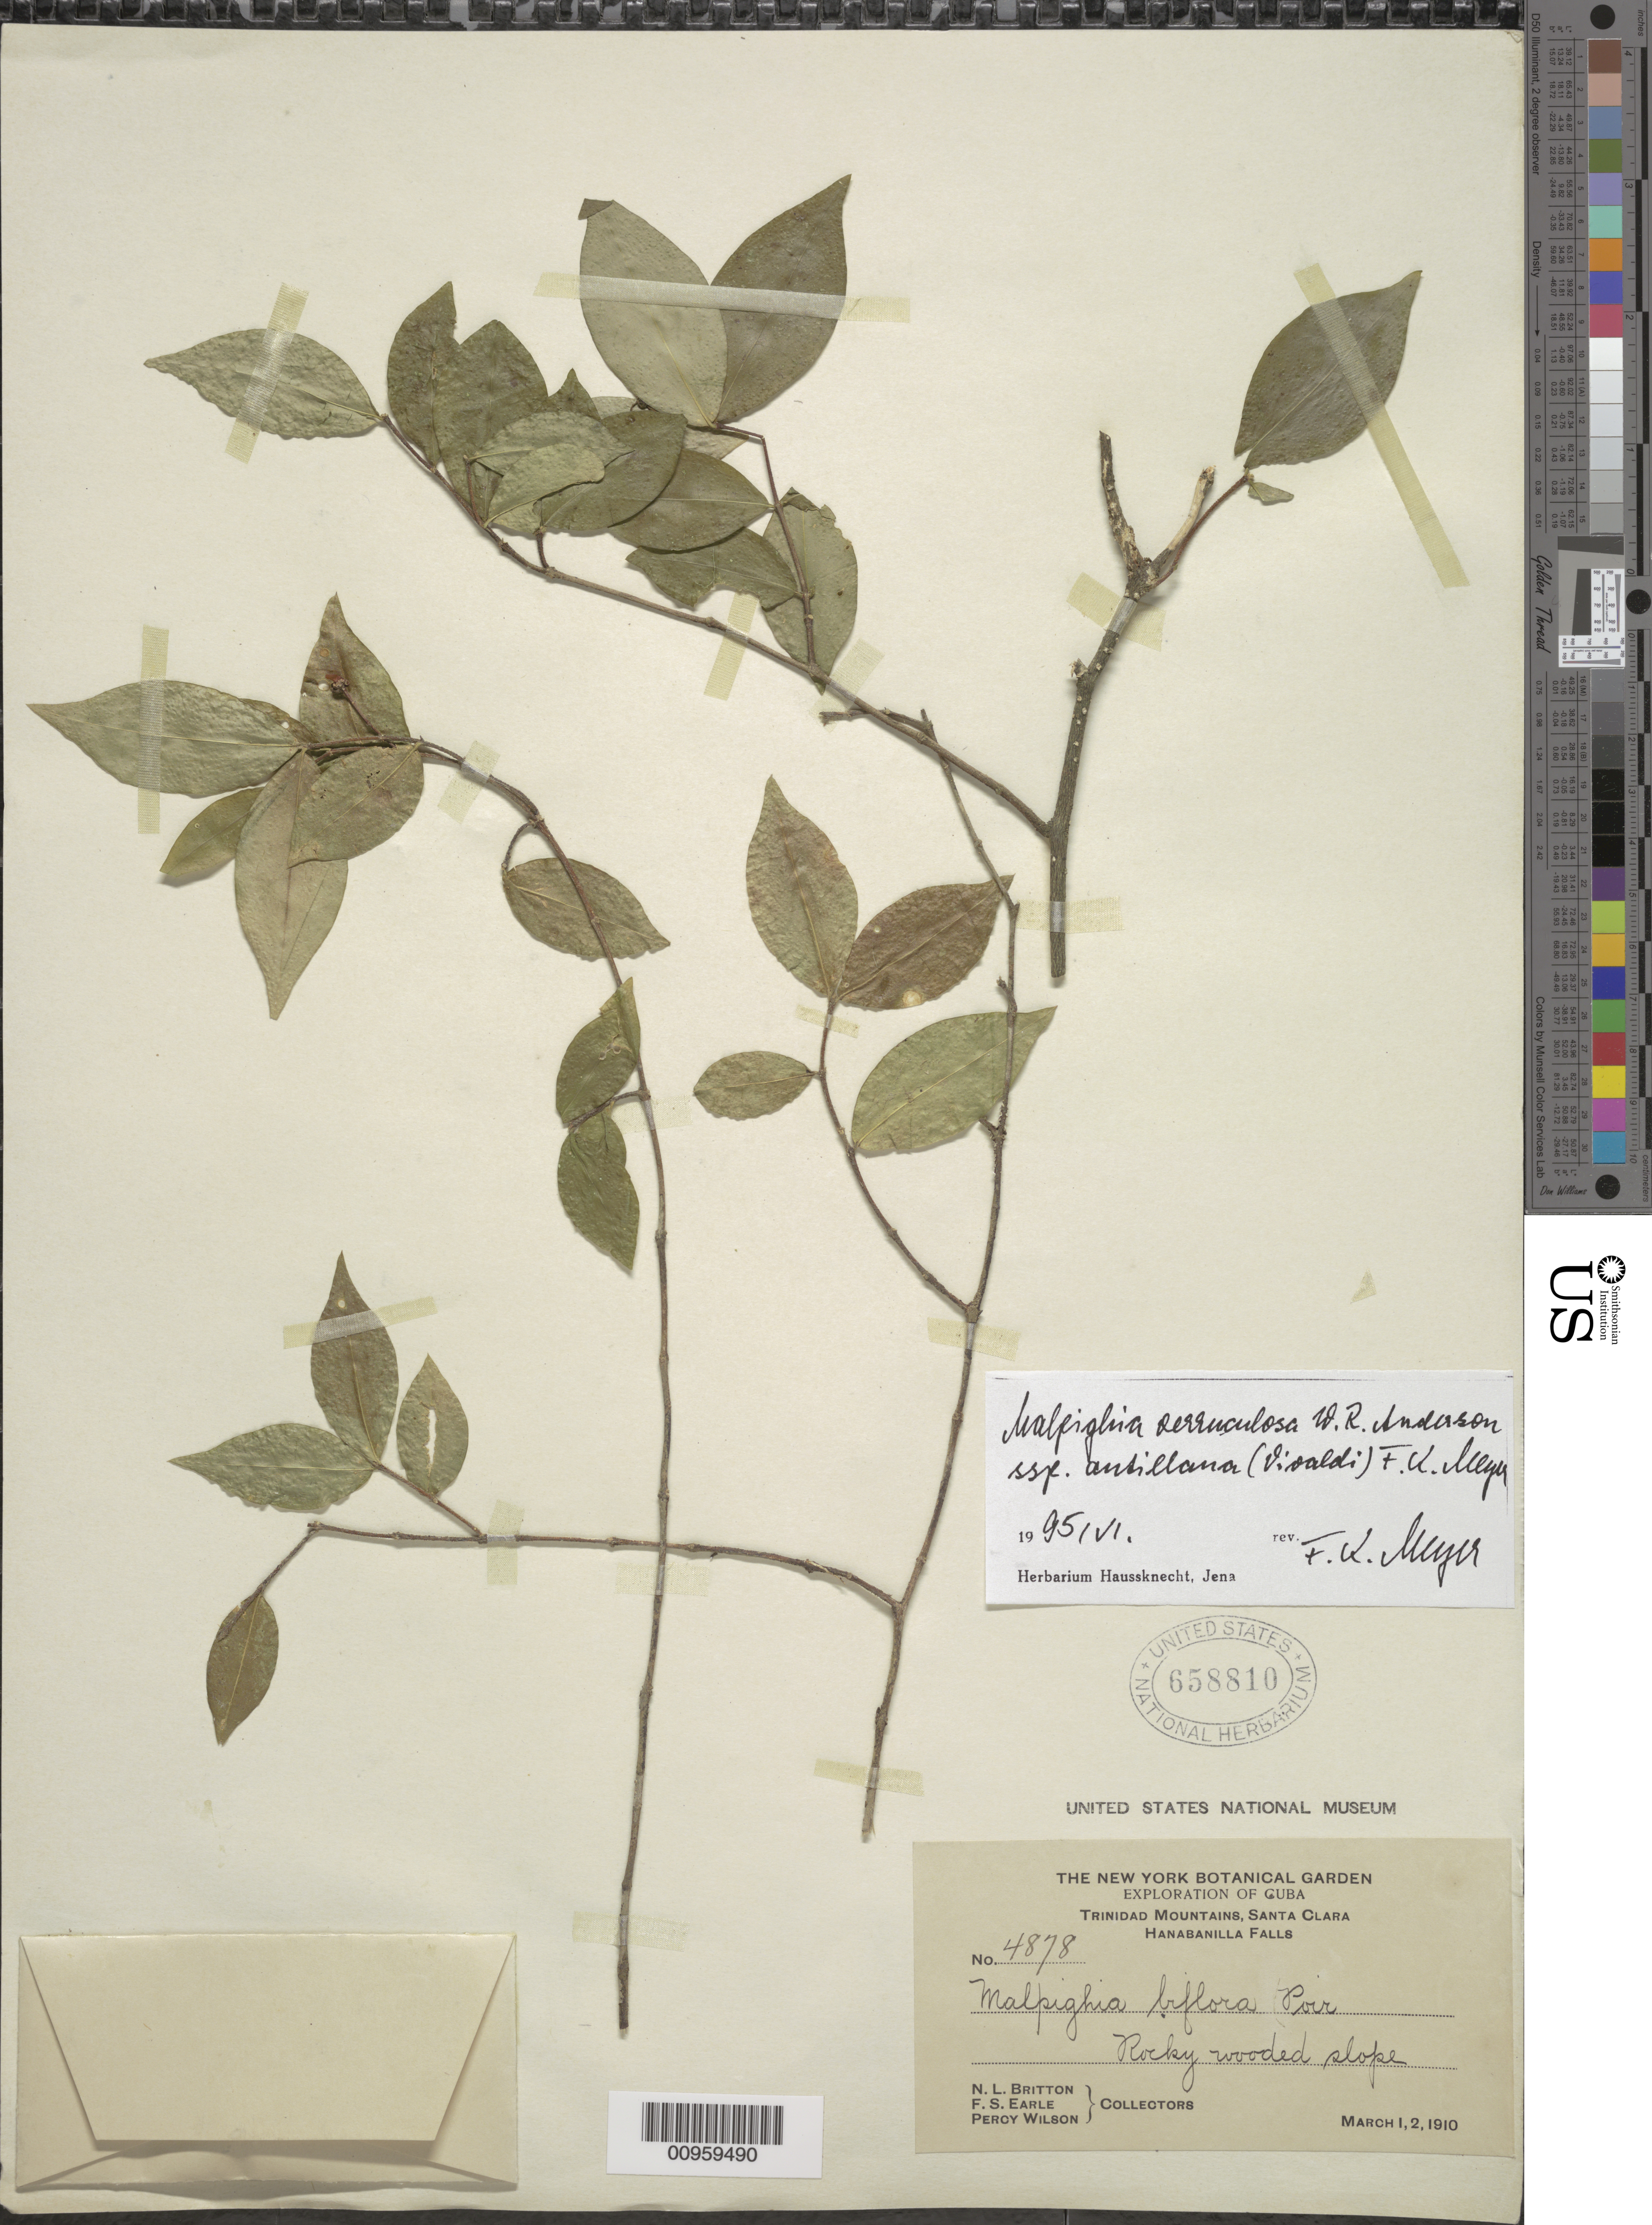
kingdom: Plantae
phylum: Tracheophyta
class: Magnoliopsida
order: Malpighiales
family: Malpighiaceae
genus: Malpighia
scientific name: Malpighia verruculosa subsp. antillana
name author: (Vivaldi) F.K. Mey.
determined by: Meyer, F. K.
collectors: N. Britton, F. S. Earle & P. Wilson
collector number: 4878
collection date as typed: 01 Mar 1910 to 02 Mar 1910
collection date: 1910-03-01/1910-03-02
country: Cuba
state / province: Las Villas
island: Cuba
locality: Trinidad Mountains, Hanabanilla Falls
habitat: Rocky wooded slope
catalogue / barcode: US 658810